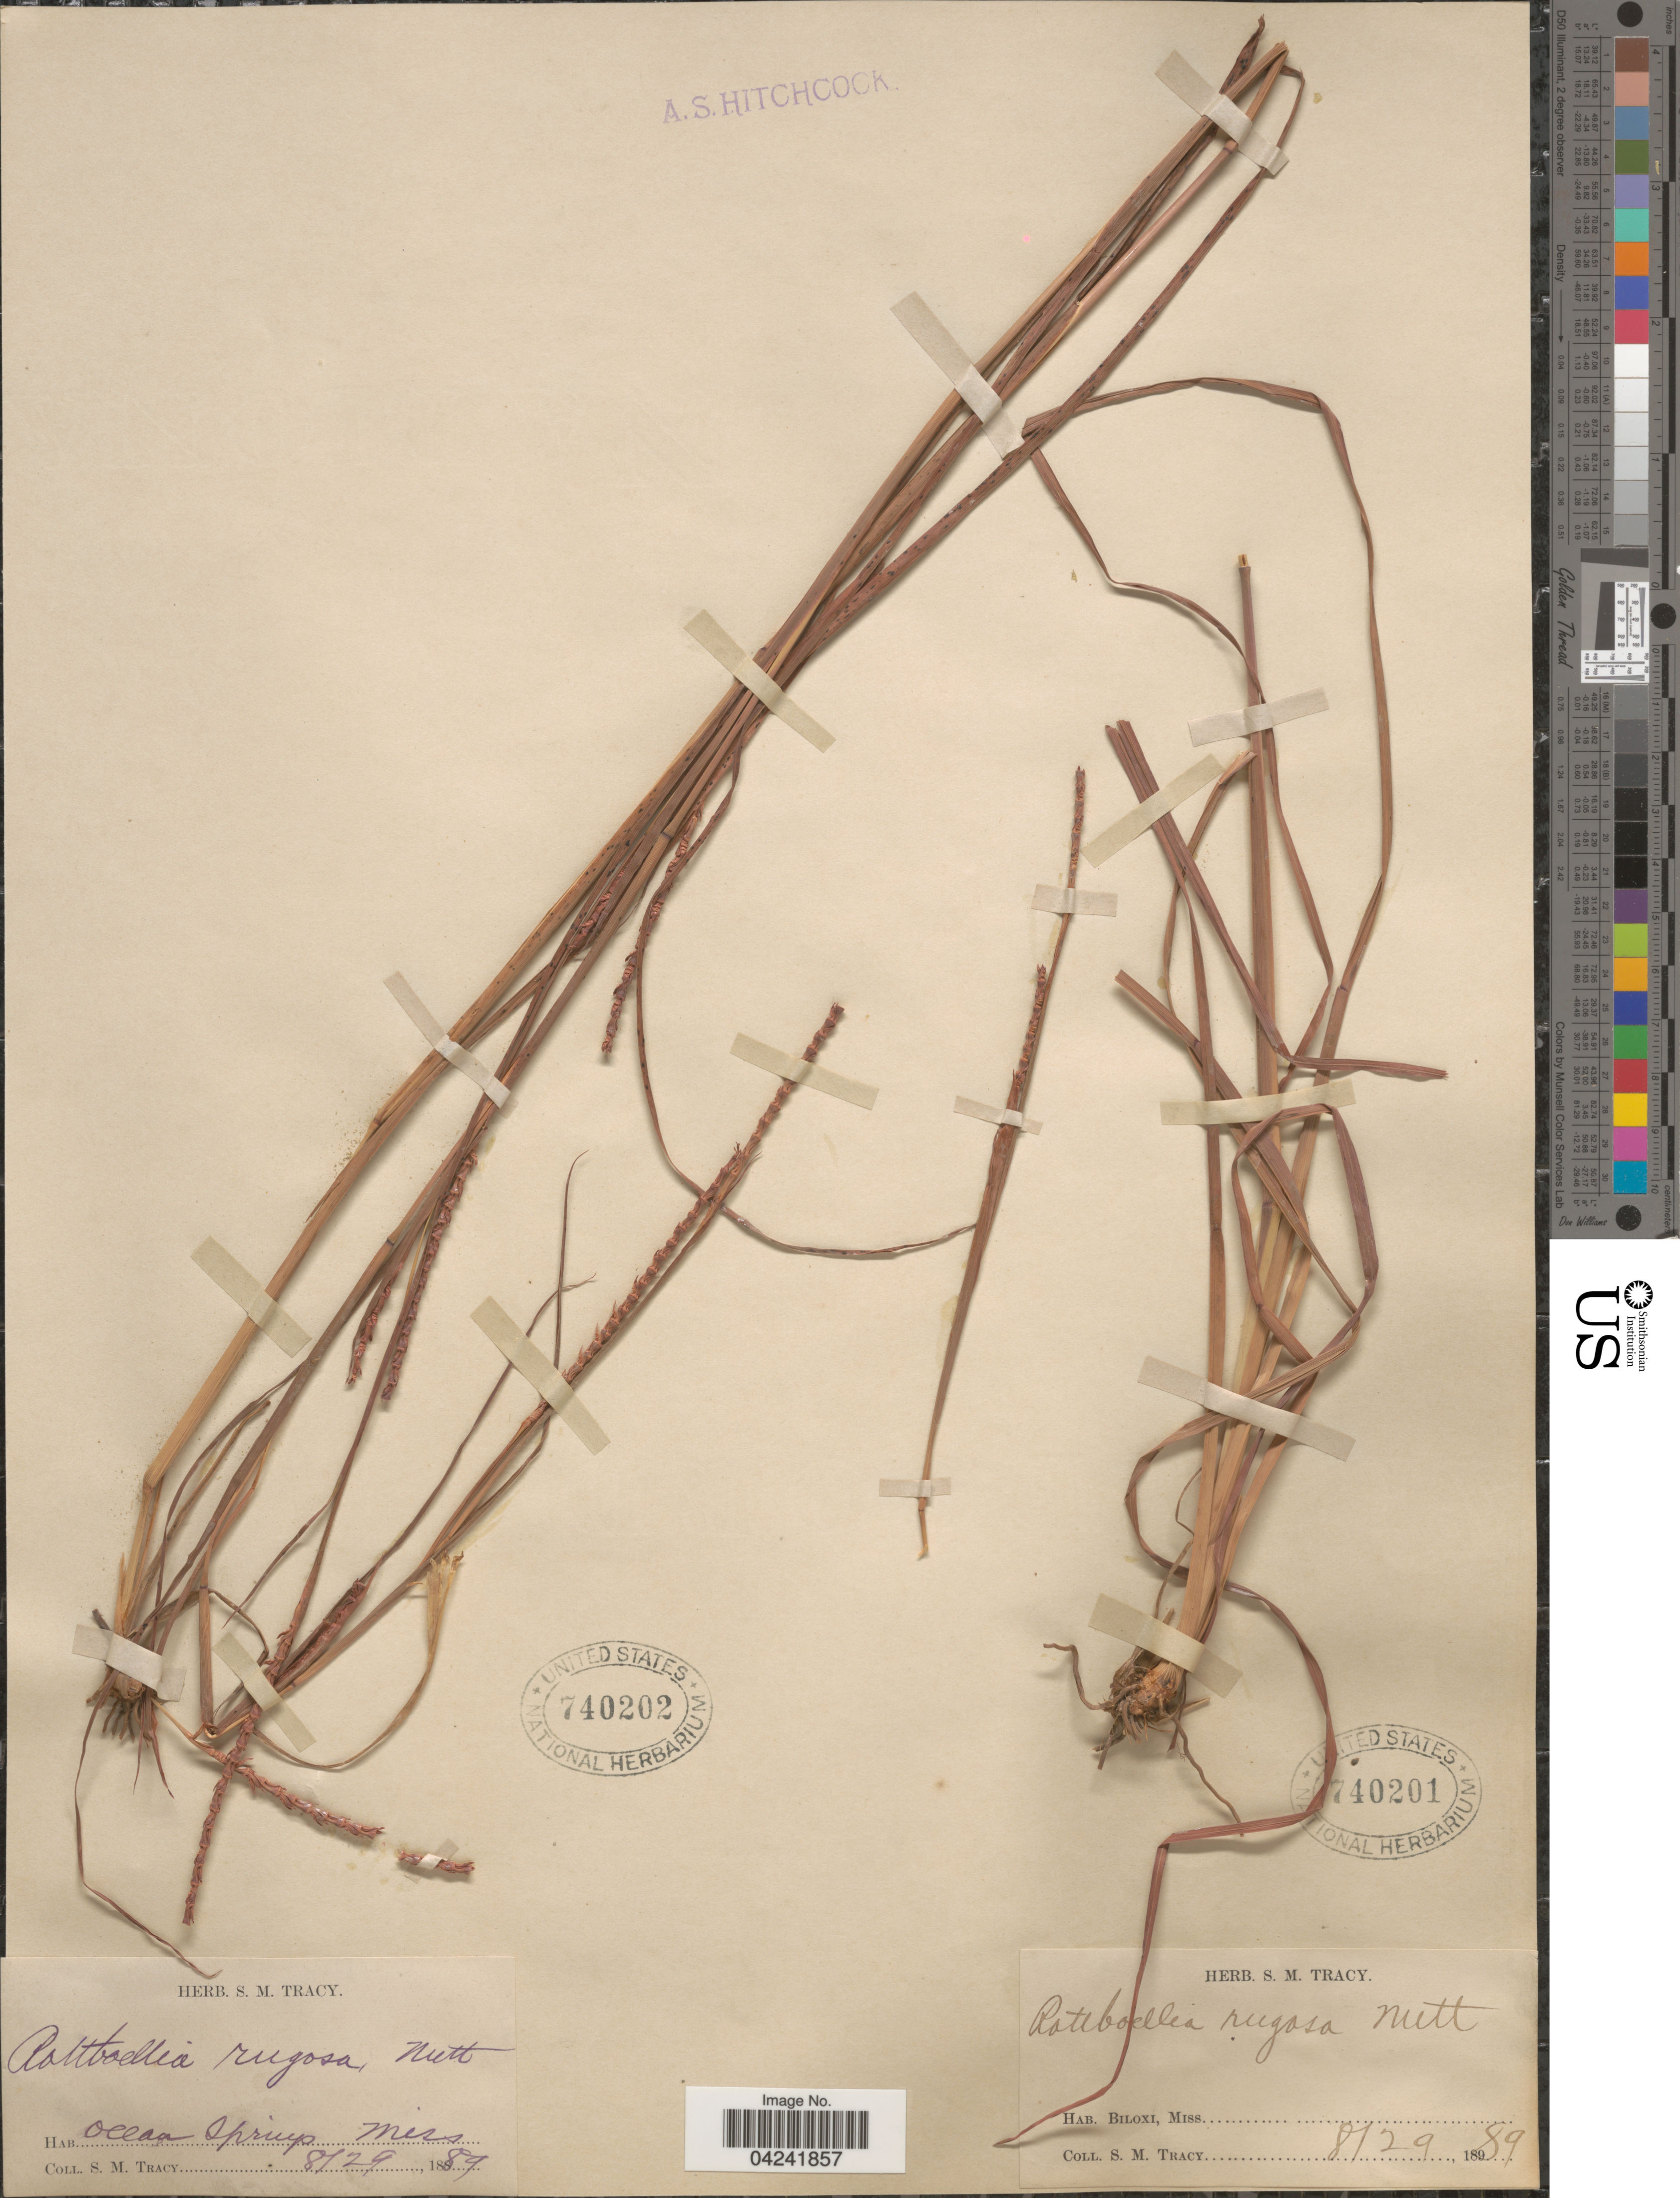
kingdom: Plantae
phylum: Tracheophyta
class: Liliopsida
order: Poales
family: Poaceae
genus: Mnesithea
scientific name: Mnesithea rugosa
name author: (Nutt.) de Koning & Sosef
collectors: S. M. Tracy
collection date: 1889-08-29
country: United States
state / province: Mississippi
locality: Ocean Springs.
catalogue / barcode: US 740202